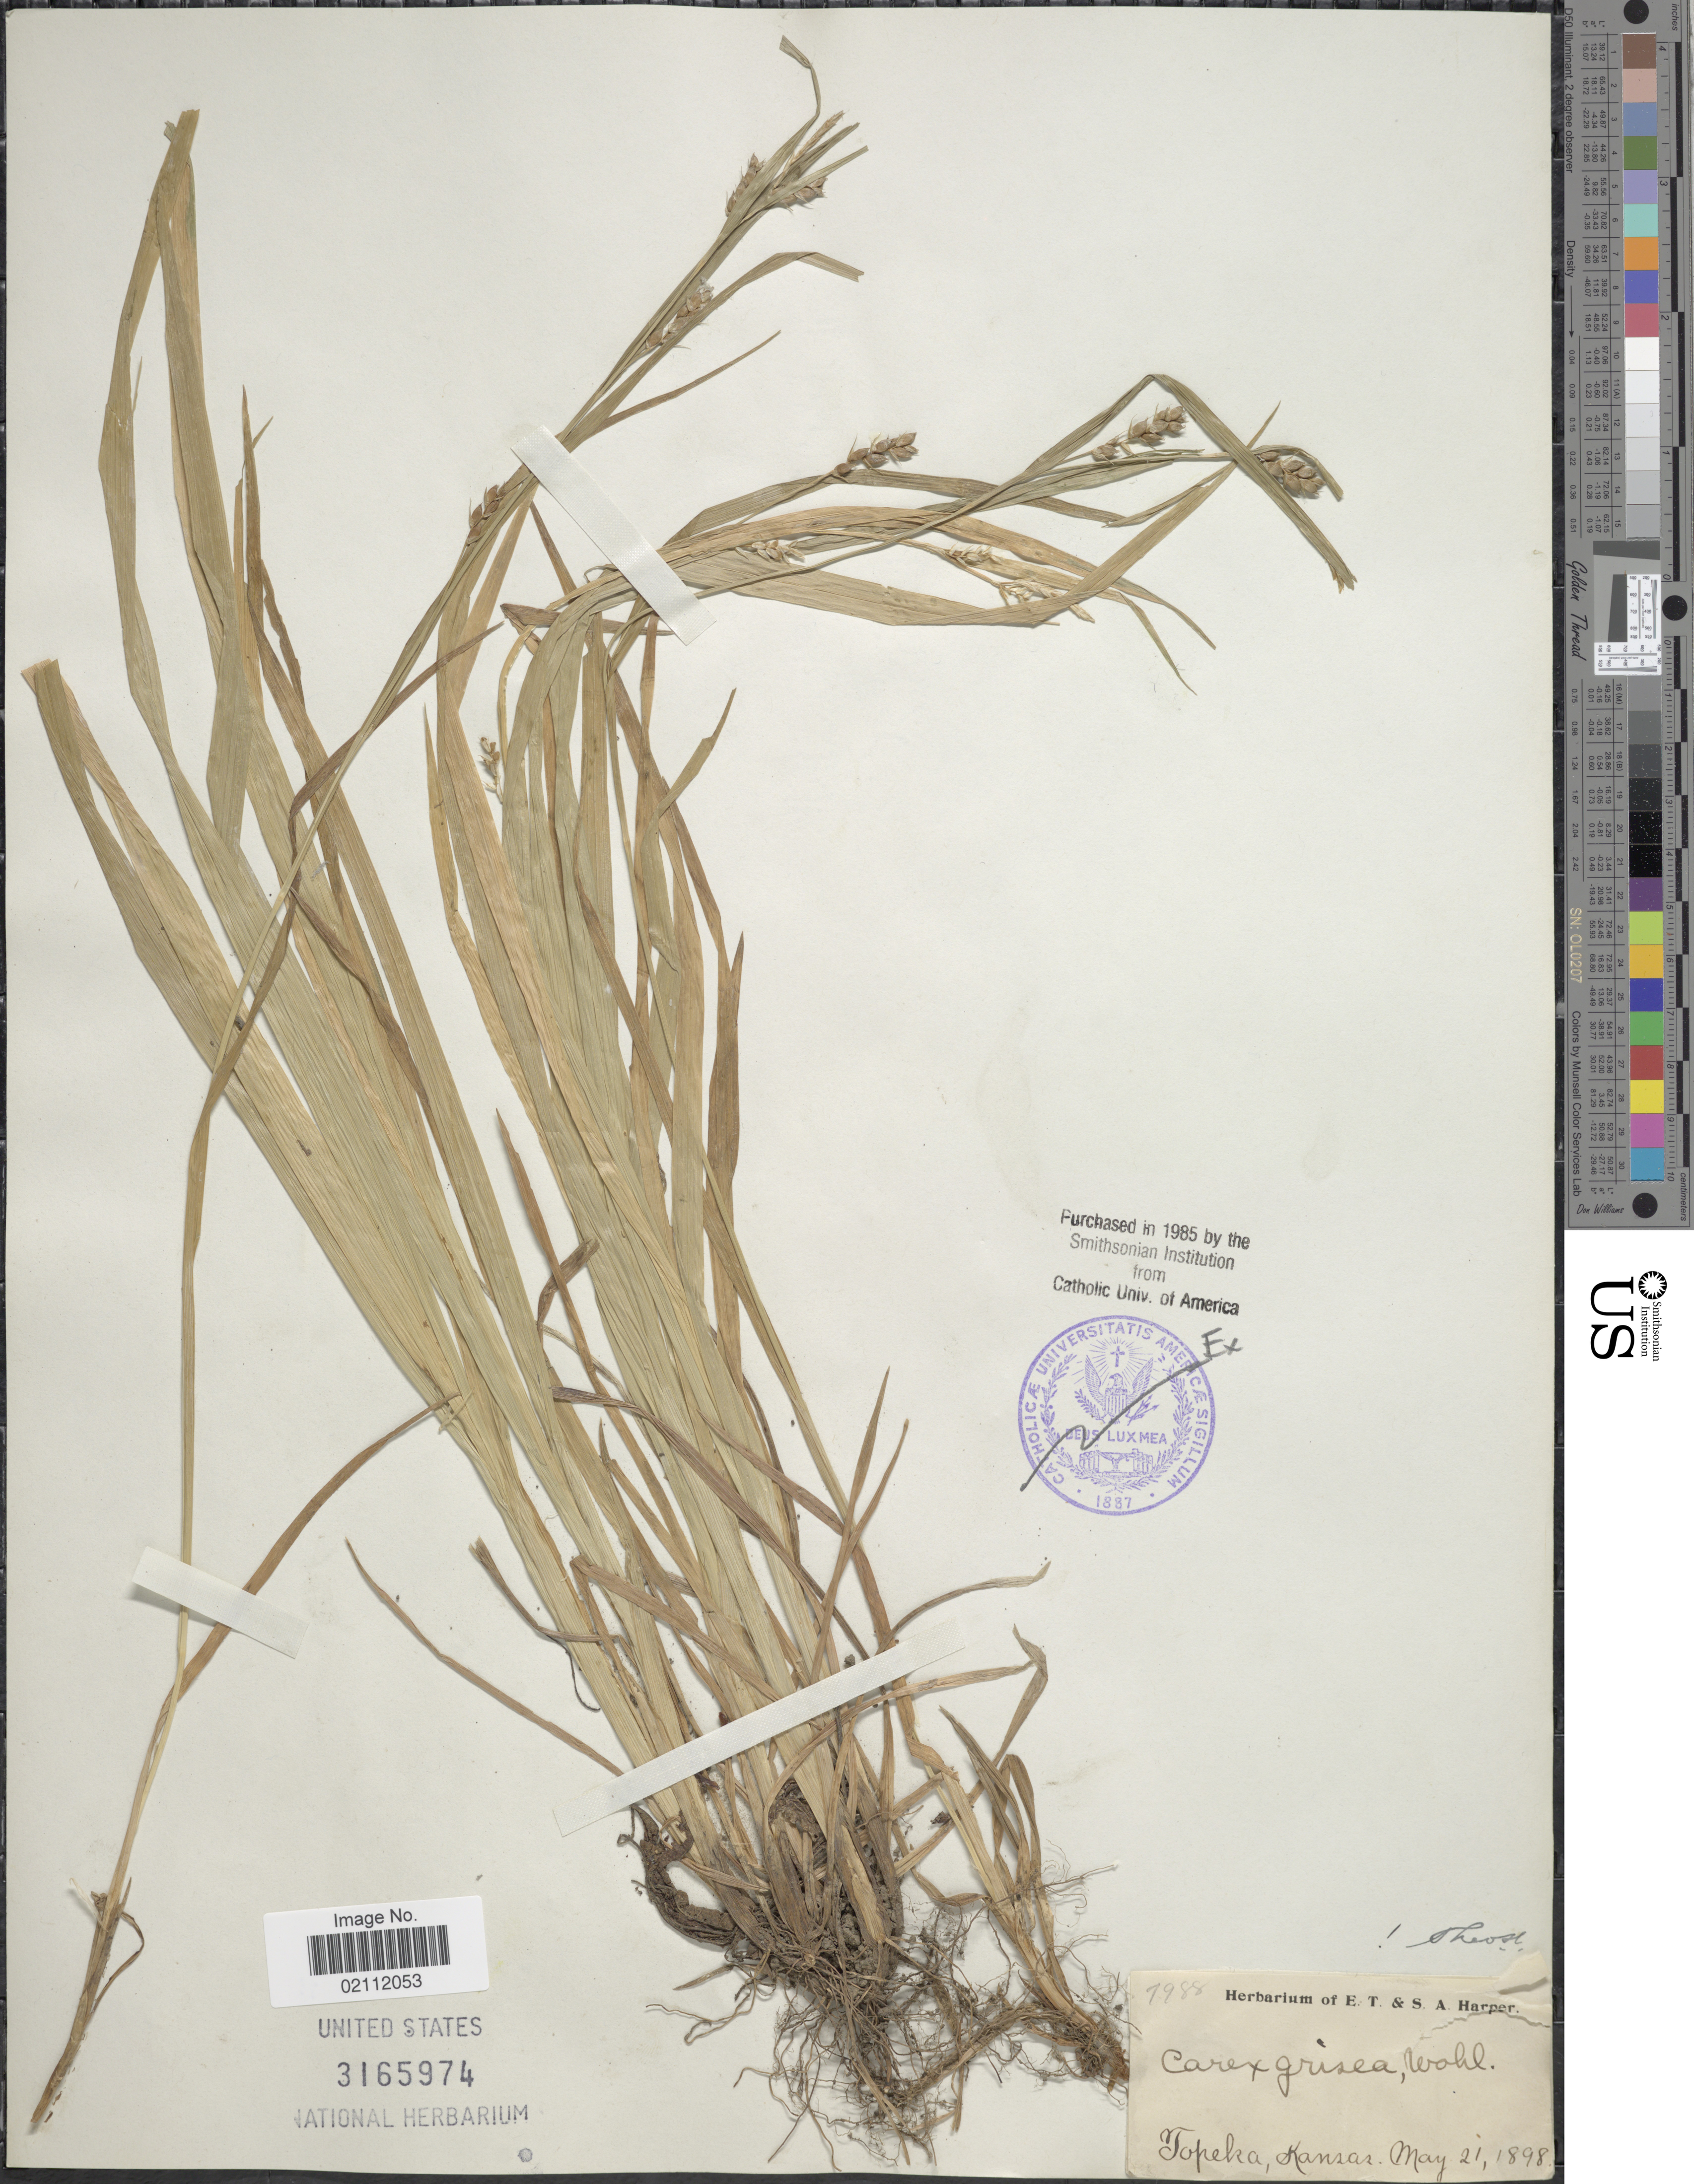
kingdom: Plantae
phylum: Tracheophyta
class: Liliopsida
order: Poales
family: Cyperaceae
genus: Carex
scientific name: Carex grisea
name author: Wahlenb.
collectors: ex herb. E. T. & S. A. Harper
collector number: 7988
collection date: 1898-05-21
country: United States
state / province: Kansas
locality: Topeka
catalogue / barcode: US 3165974